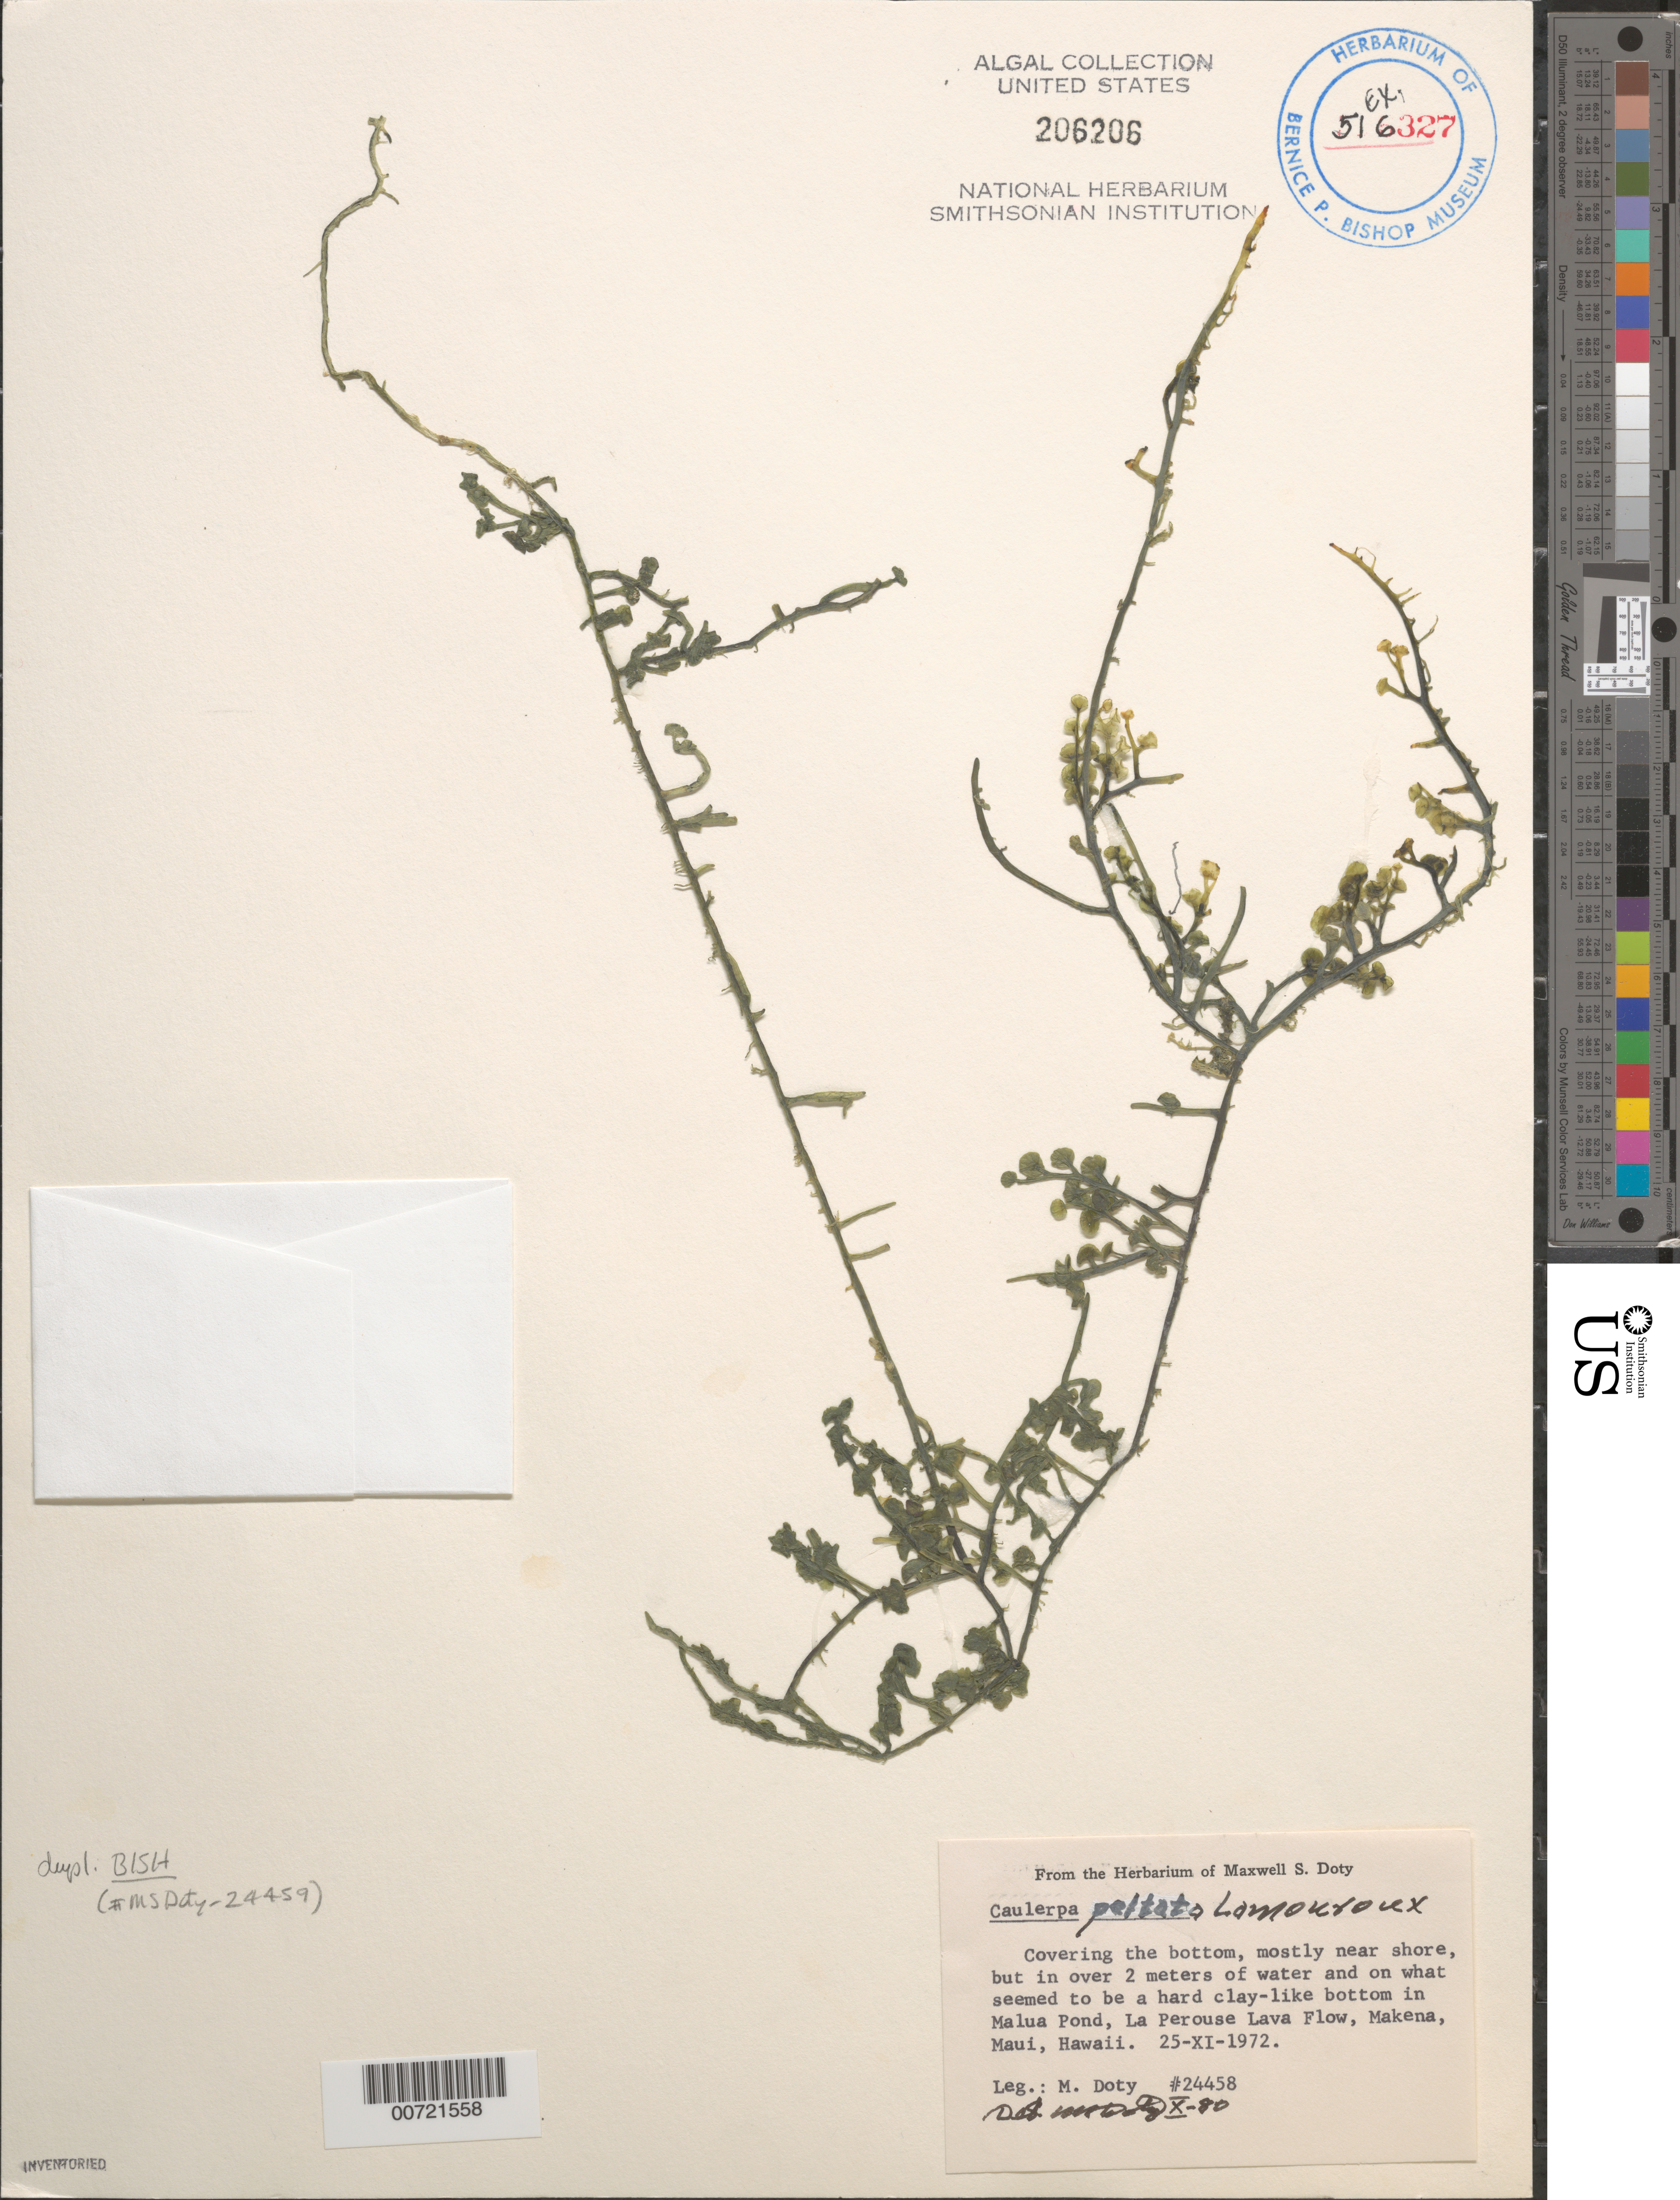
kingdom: Plantae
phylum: Chlorophyta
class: Ulvophyceae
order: Ulvales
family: Ulvaceae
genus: Ulva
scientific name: Ulva linza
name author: L.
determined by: Algae name updating Project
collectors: M. S. Doty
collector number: MSD 24458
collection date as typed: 25 Nov 1972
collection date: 1972-11-25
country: United States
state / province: Hawaii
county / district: Maui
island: Maui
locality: Halua Pond, La Perouse Lava Flow, Makena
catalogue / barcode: US 206206